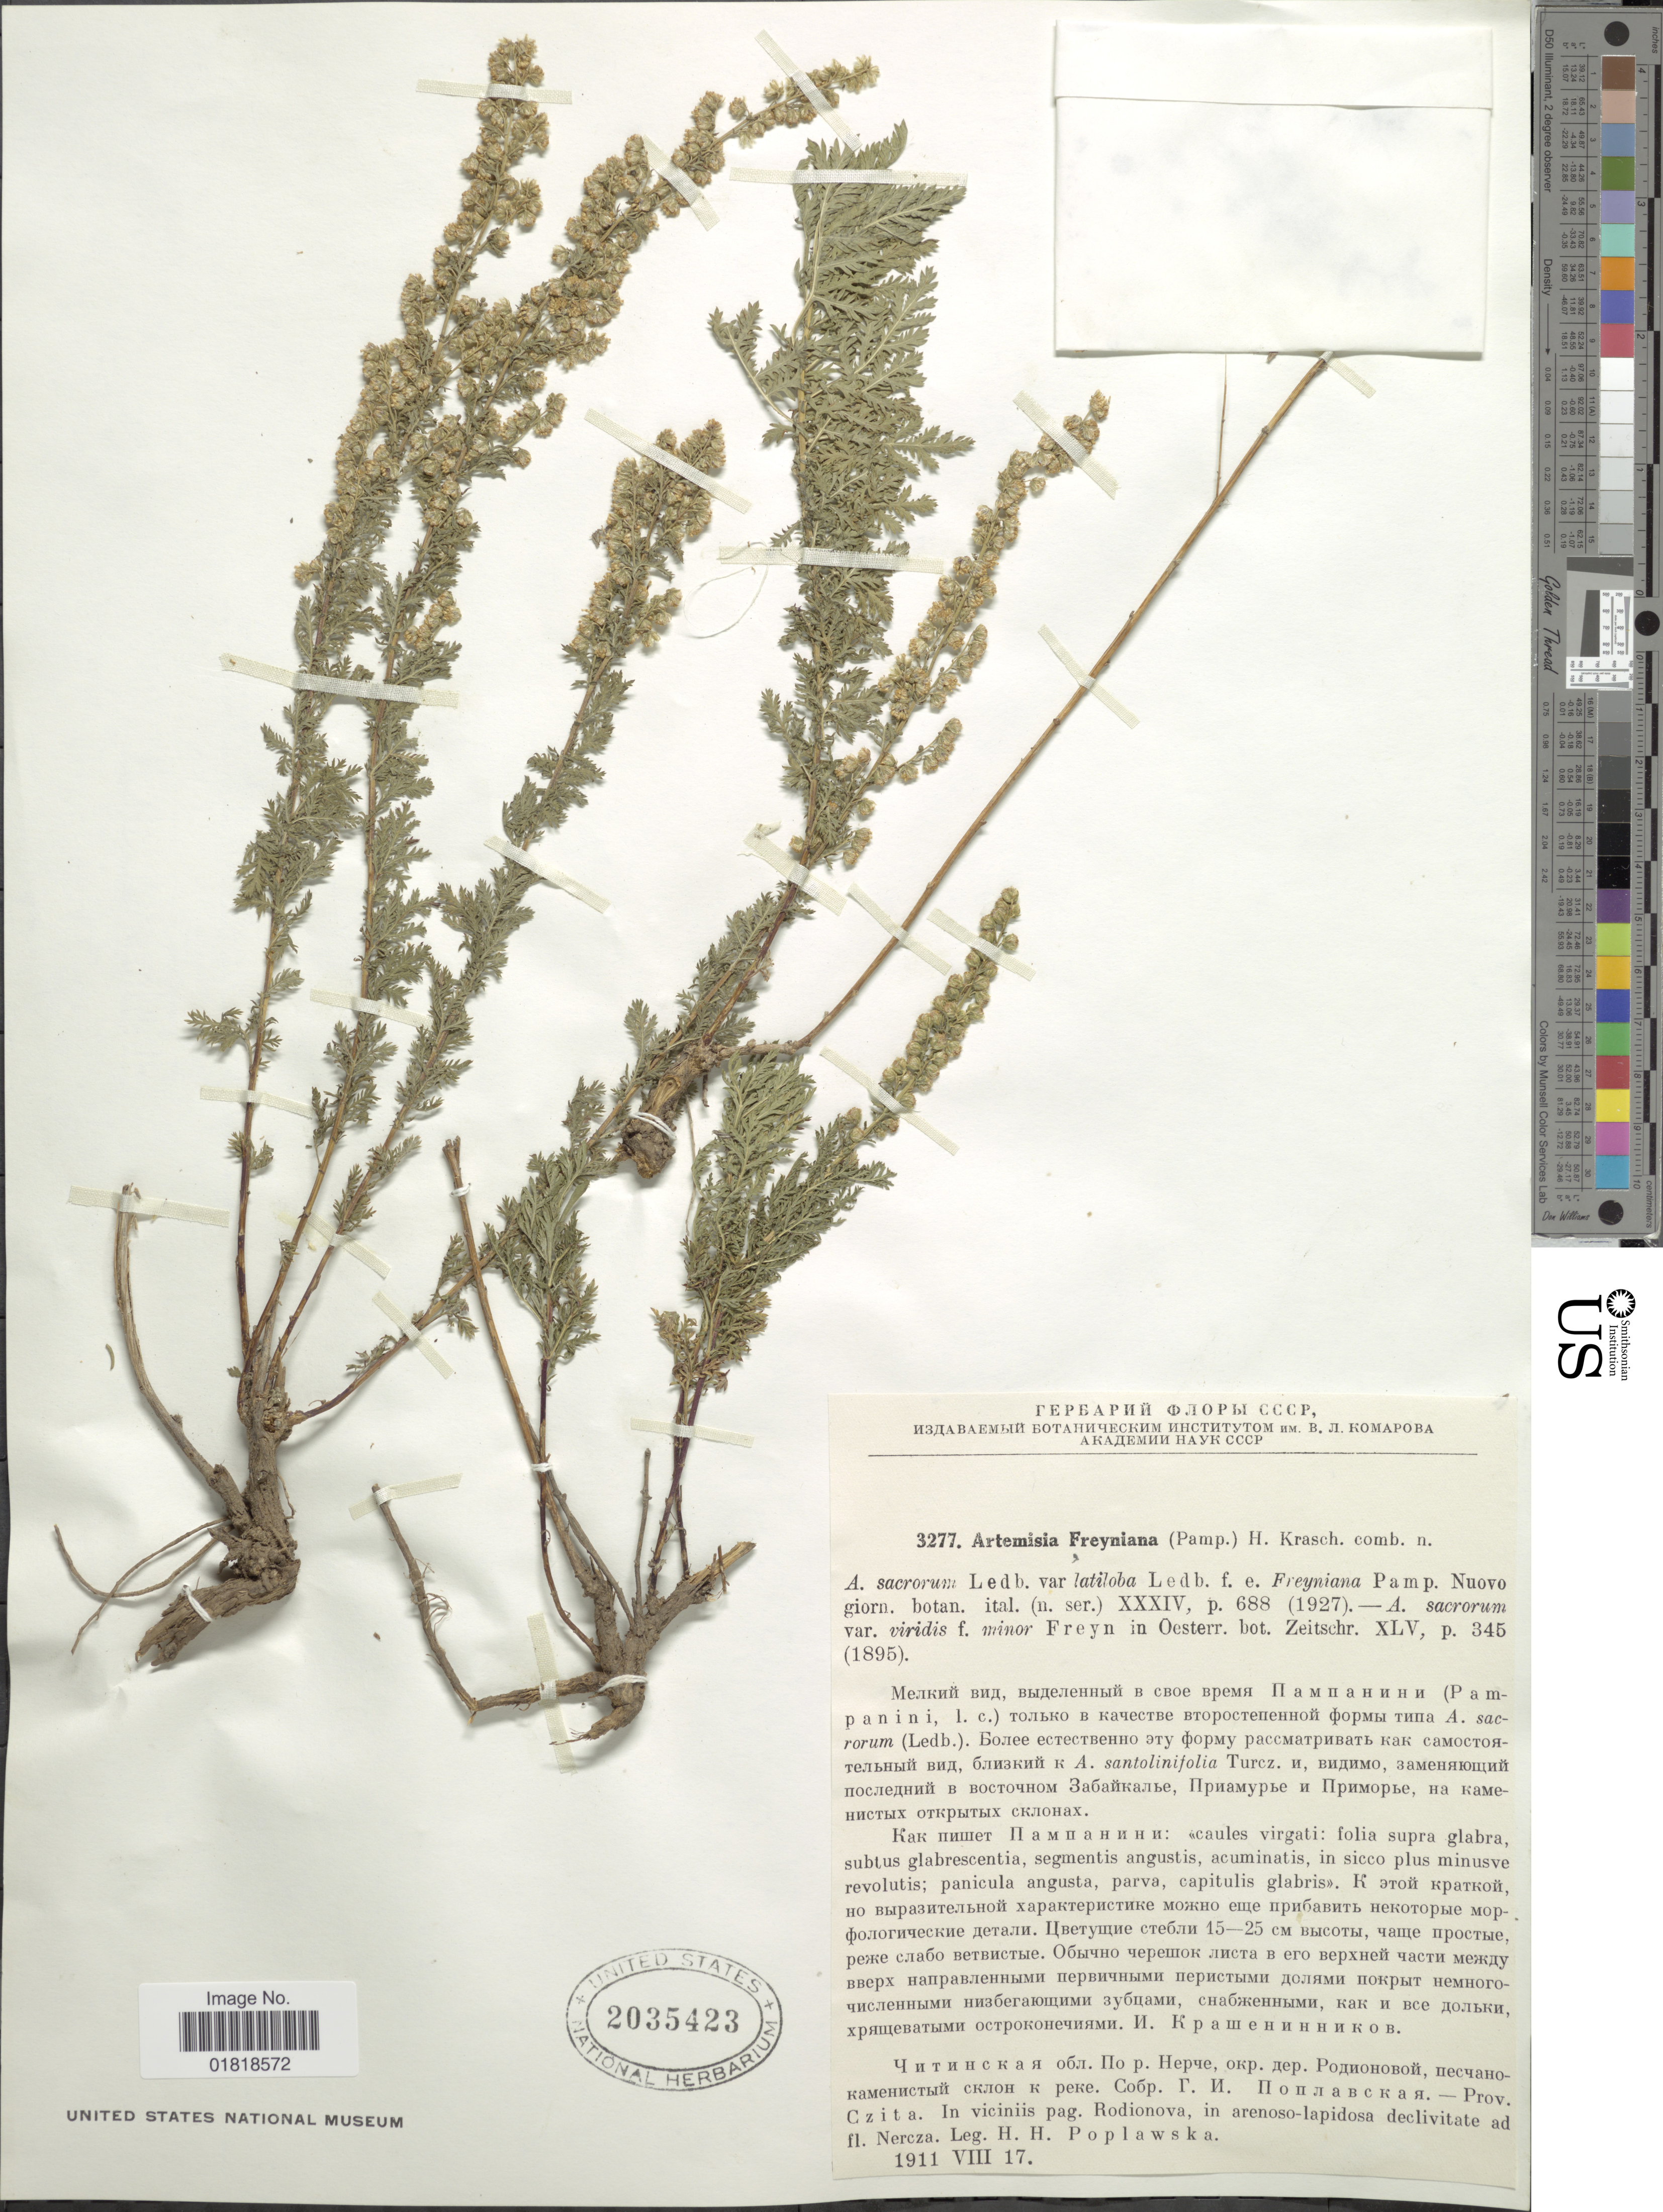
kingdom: Plantae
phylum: Tracheophyta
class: Magnoliopsida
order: Asterales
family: Asteraceae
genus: Artemisia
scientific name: Artemisia freyniana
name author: (Pamp.) Krasch.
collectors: H. Poplawska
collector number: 3277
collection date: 1911-08-17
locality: Prov. Czita, in viciniis pag. Rodionova, in arenoso-lapidosa declivitate ad fl. Nercza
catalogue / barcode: US 2035423